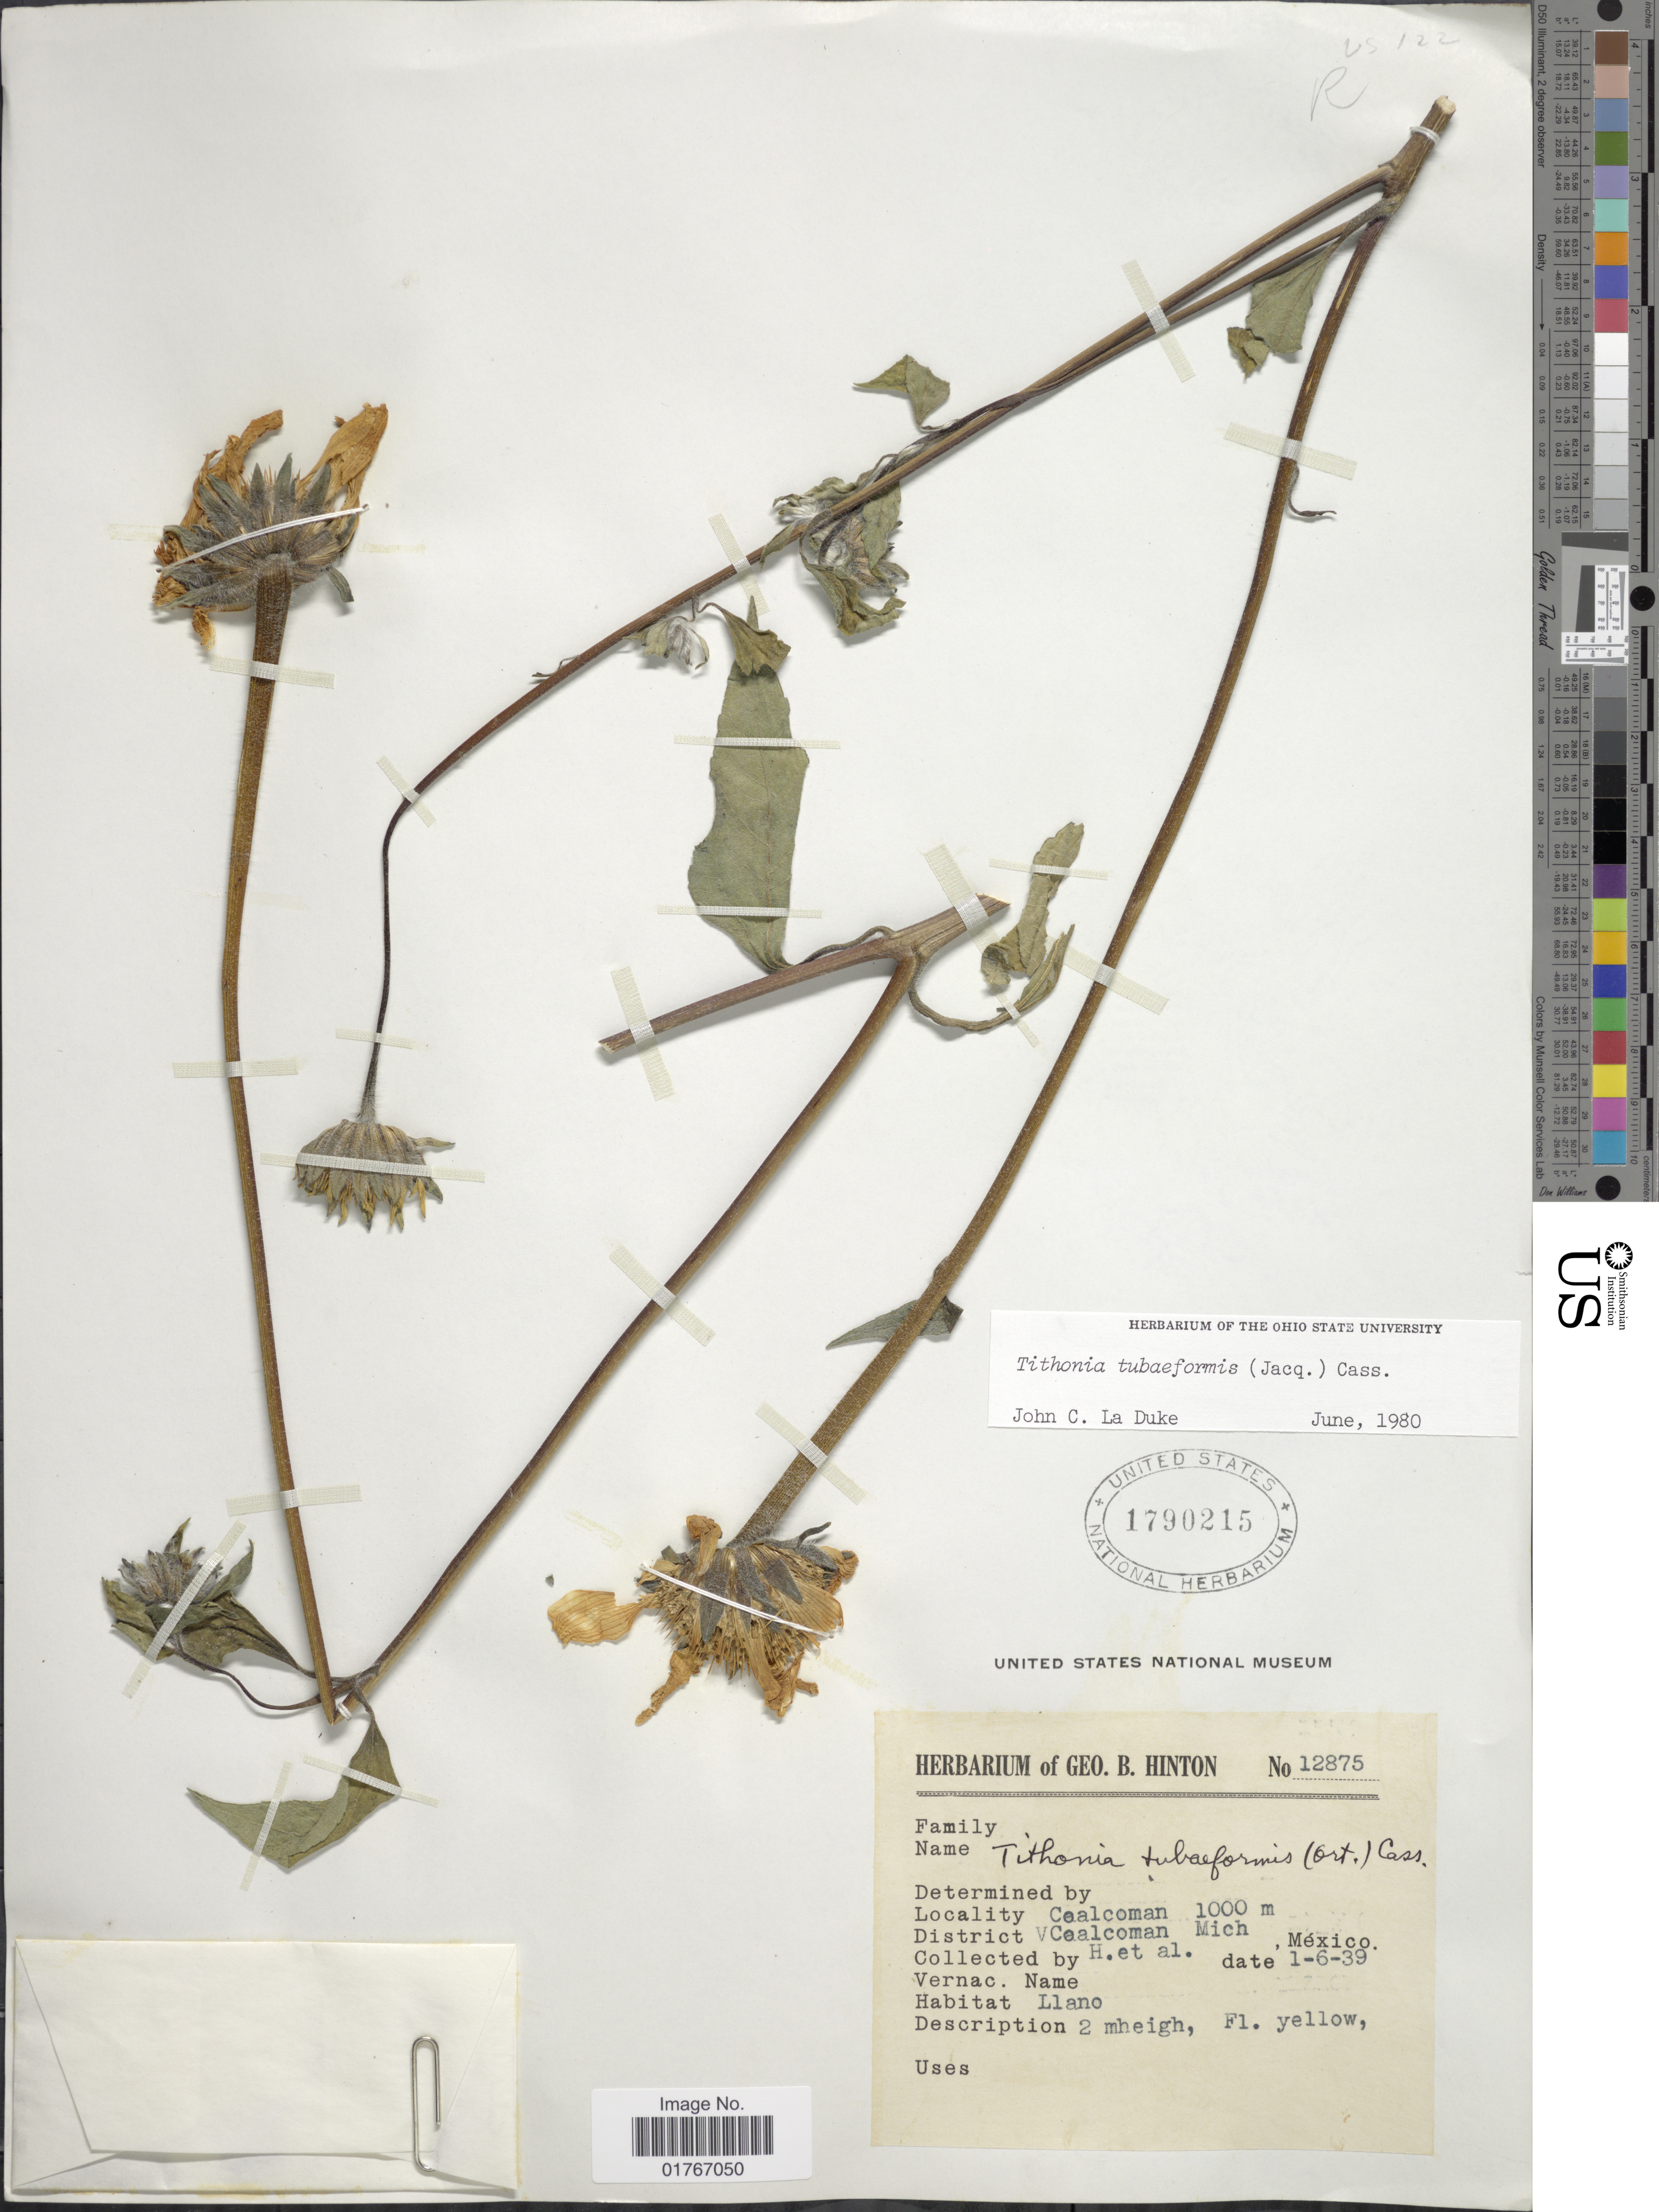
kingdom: Plantae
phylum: Tracheophyta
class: Magnoliopsida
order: Asterales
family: Asteraceae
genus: Tithonia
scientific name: Tithonia tubaeformis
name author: (Jacq.) Cass.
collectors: G. B. Hinton & et al.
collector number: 12875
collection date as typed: Transcribed d/m/y: 6/1/39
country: Mexico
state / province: Michoacán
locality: Coalcoman, District V Coalcoman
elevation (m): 1000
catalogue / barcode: US 1790215